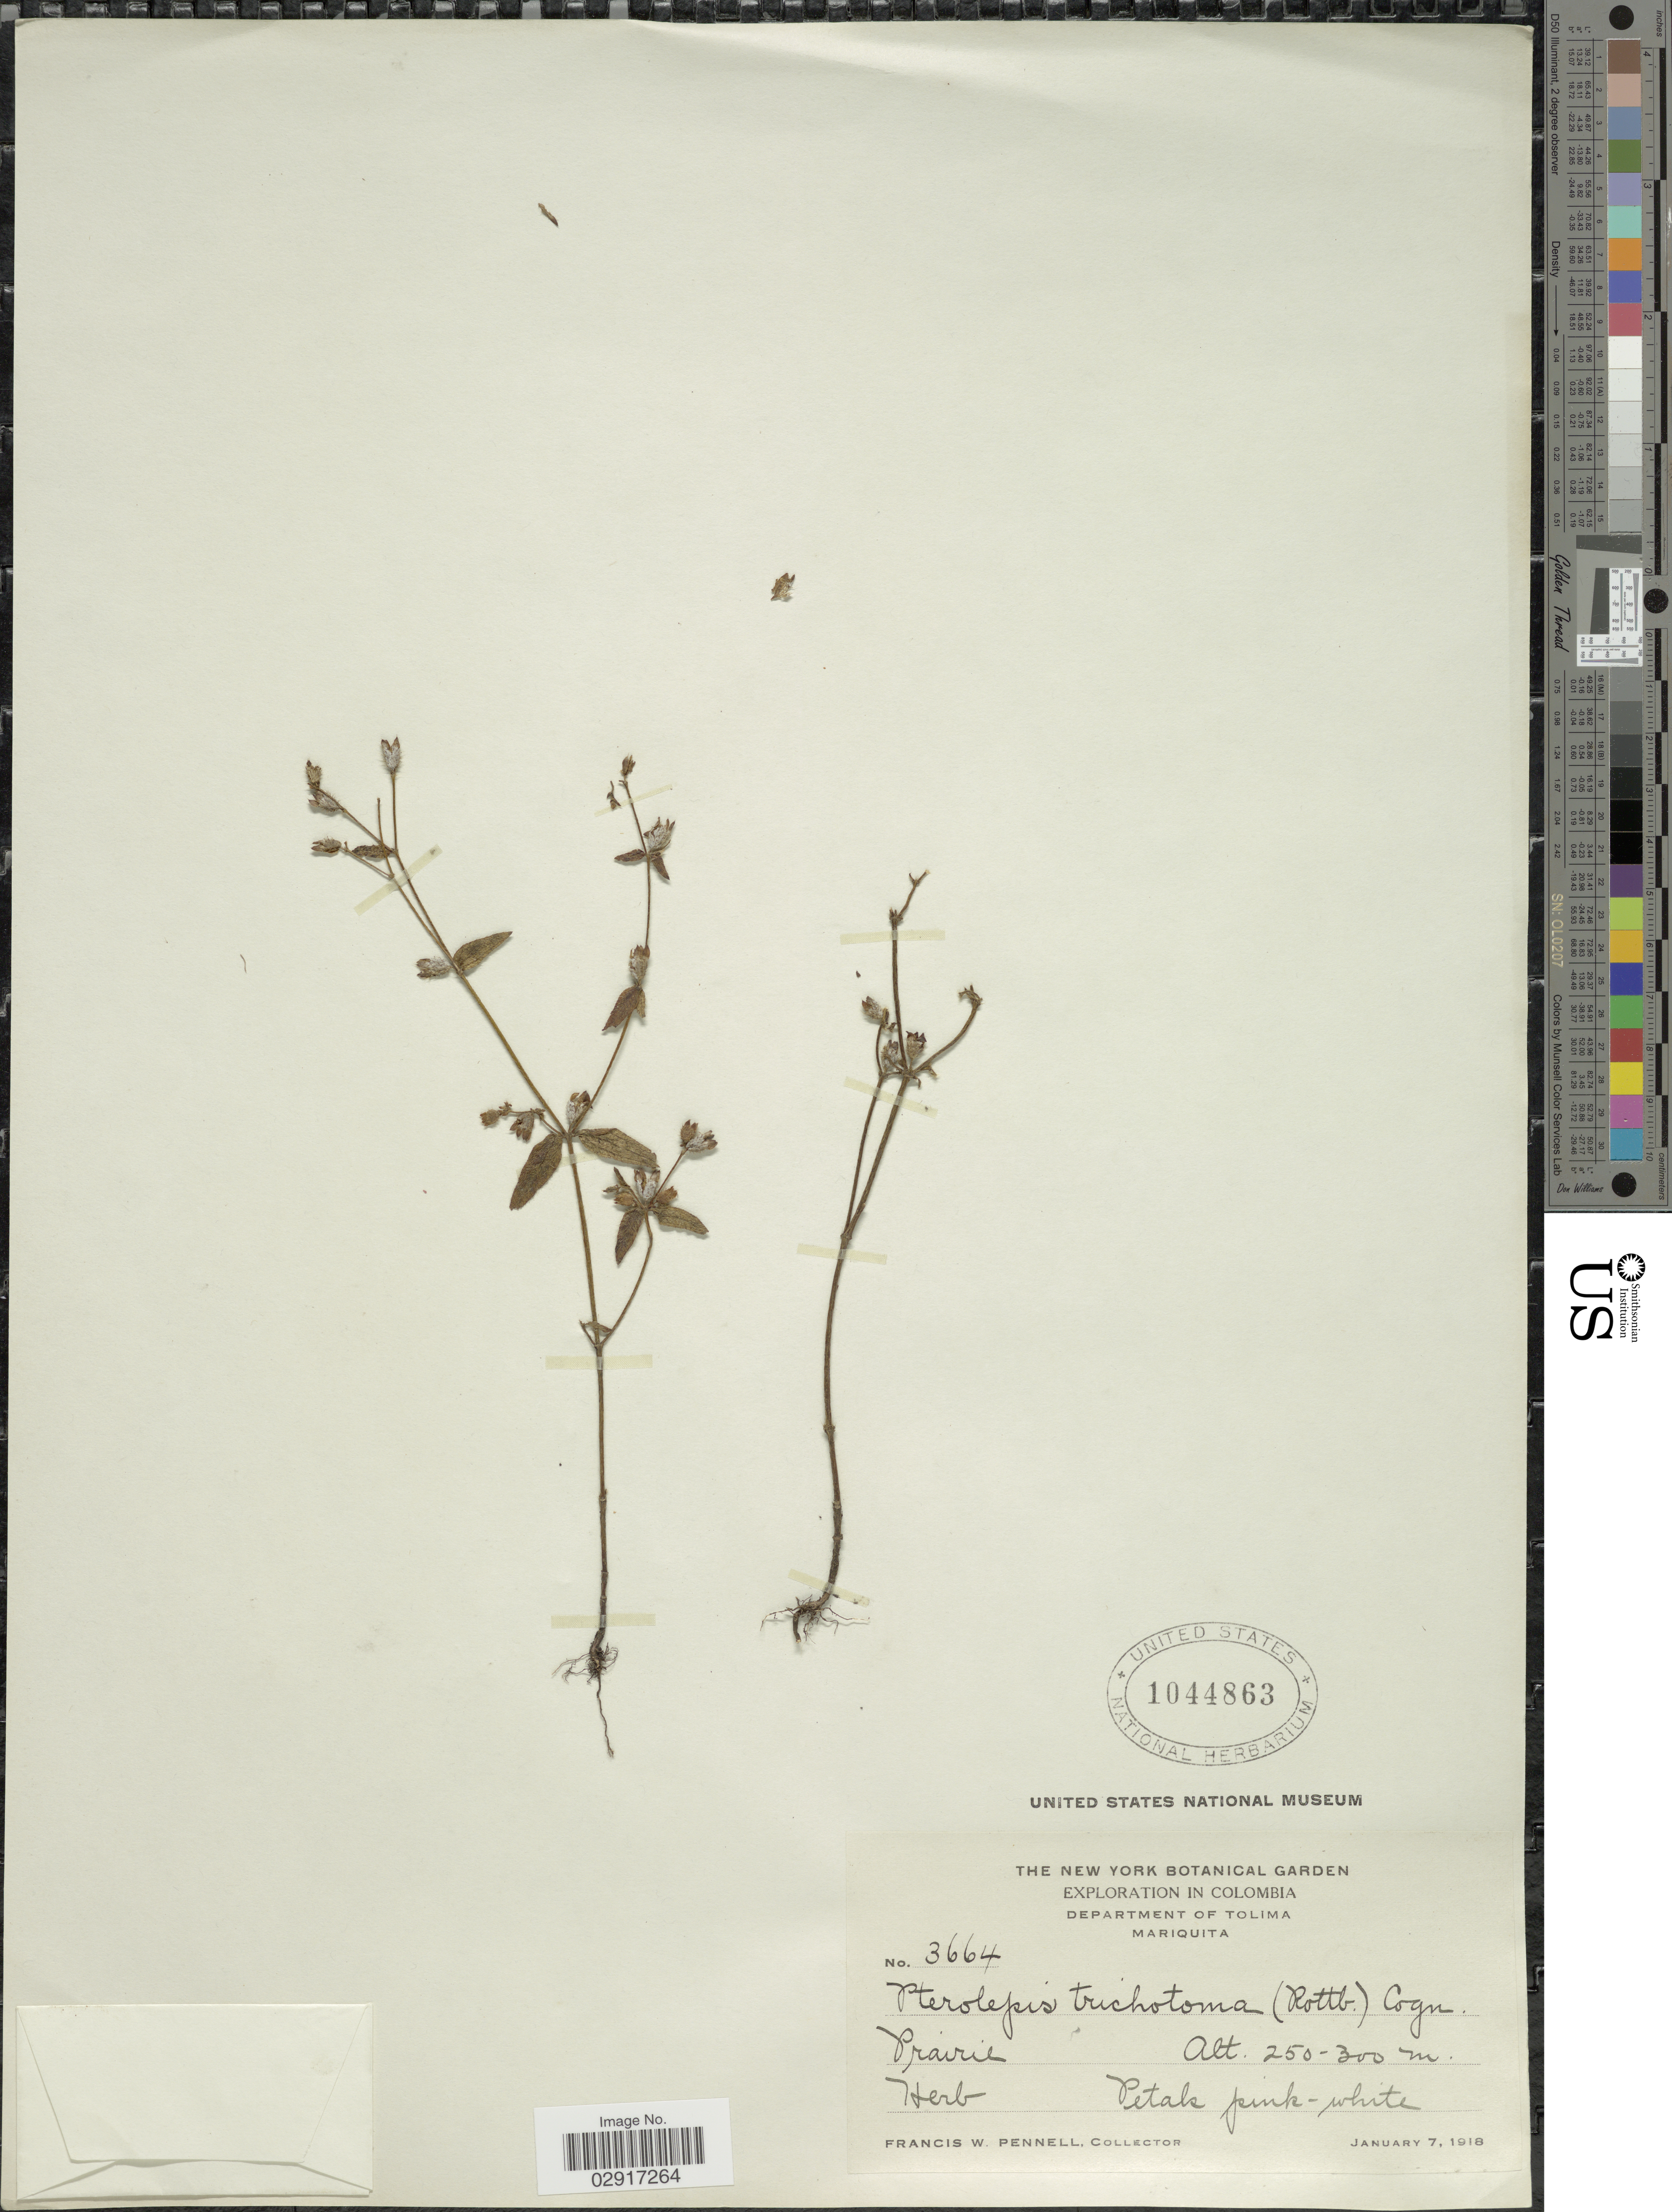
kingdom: Plantae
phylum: Tracheophyta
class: Magnoliopsida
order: Myrtales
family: Melastomataceae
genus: Pterolepis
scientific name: Pterolepis trichotoma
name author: (Rottb.) Cogn.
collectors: F. W. Pennell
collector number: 3664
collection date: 1918-01-07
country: Colombia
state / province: Tolima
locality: Department of Tolima, Mariquita.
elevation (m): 250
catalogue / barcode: US 1044863